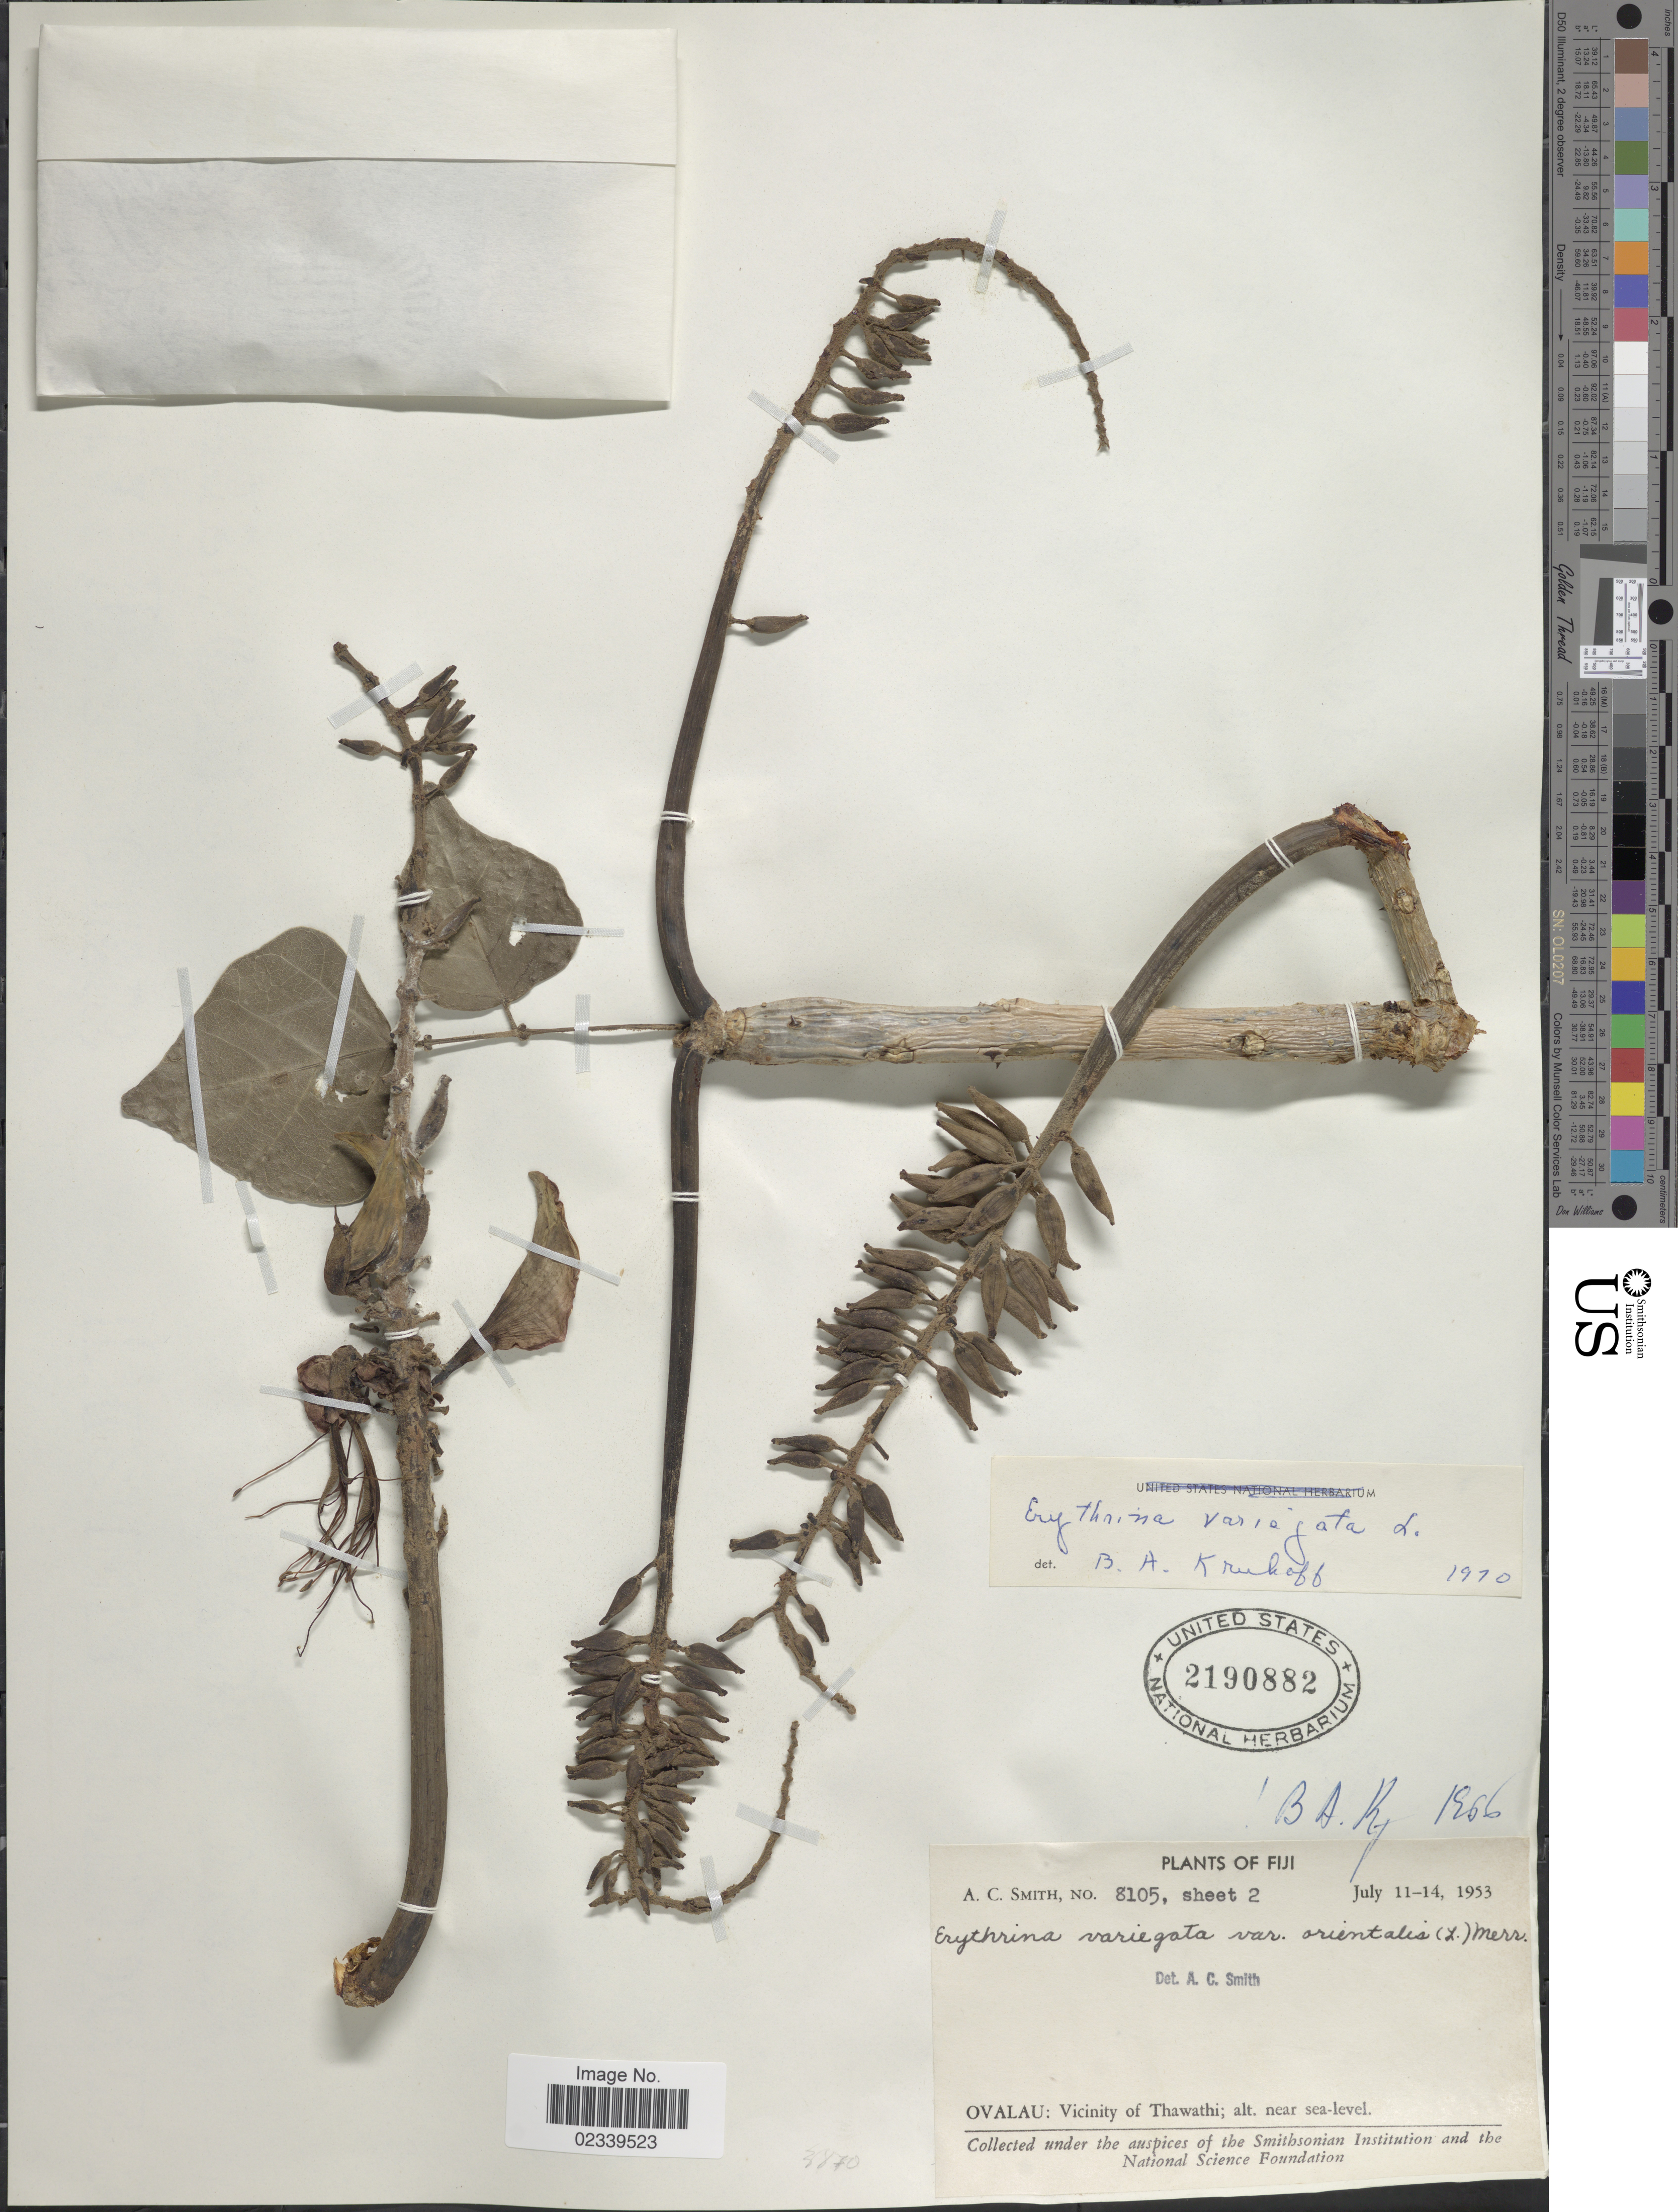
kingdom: Plantae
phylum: Tracheophyta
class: Magnoliopsida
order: Fabales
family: Fabaceae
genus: Erythrina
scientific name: Erythrina variegata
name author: L.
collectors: A. C. Smith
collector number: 8105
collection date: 1953-07-11/1953-07-14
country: Fiji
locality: Ovalau: Vicinity of Thawathi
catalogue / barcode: US 2190882